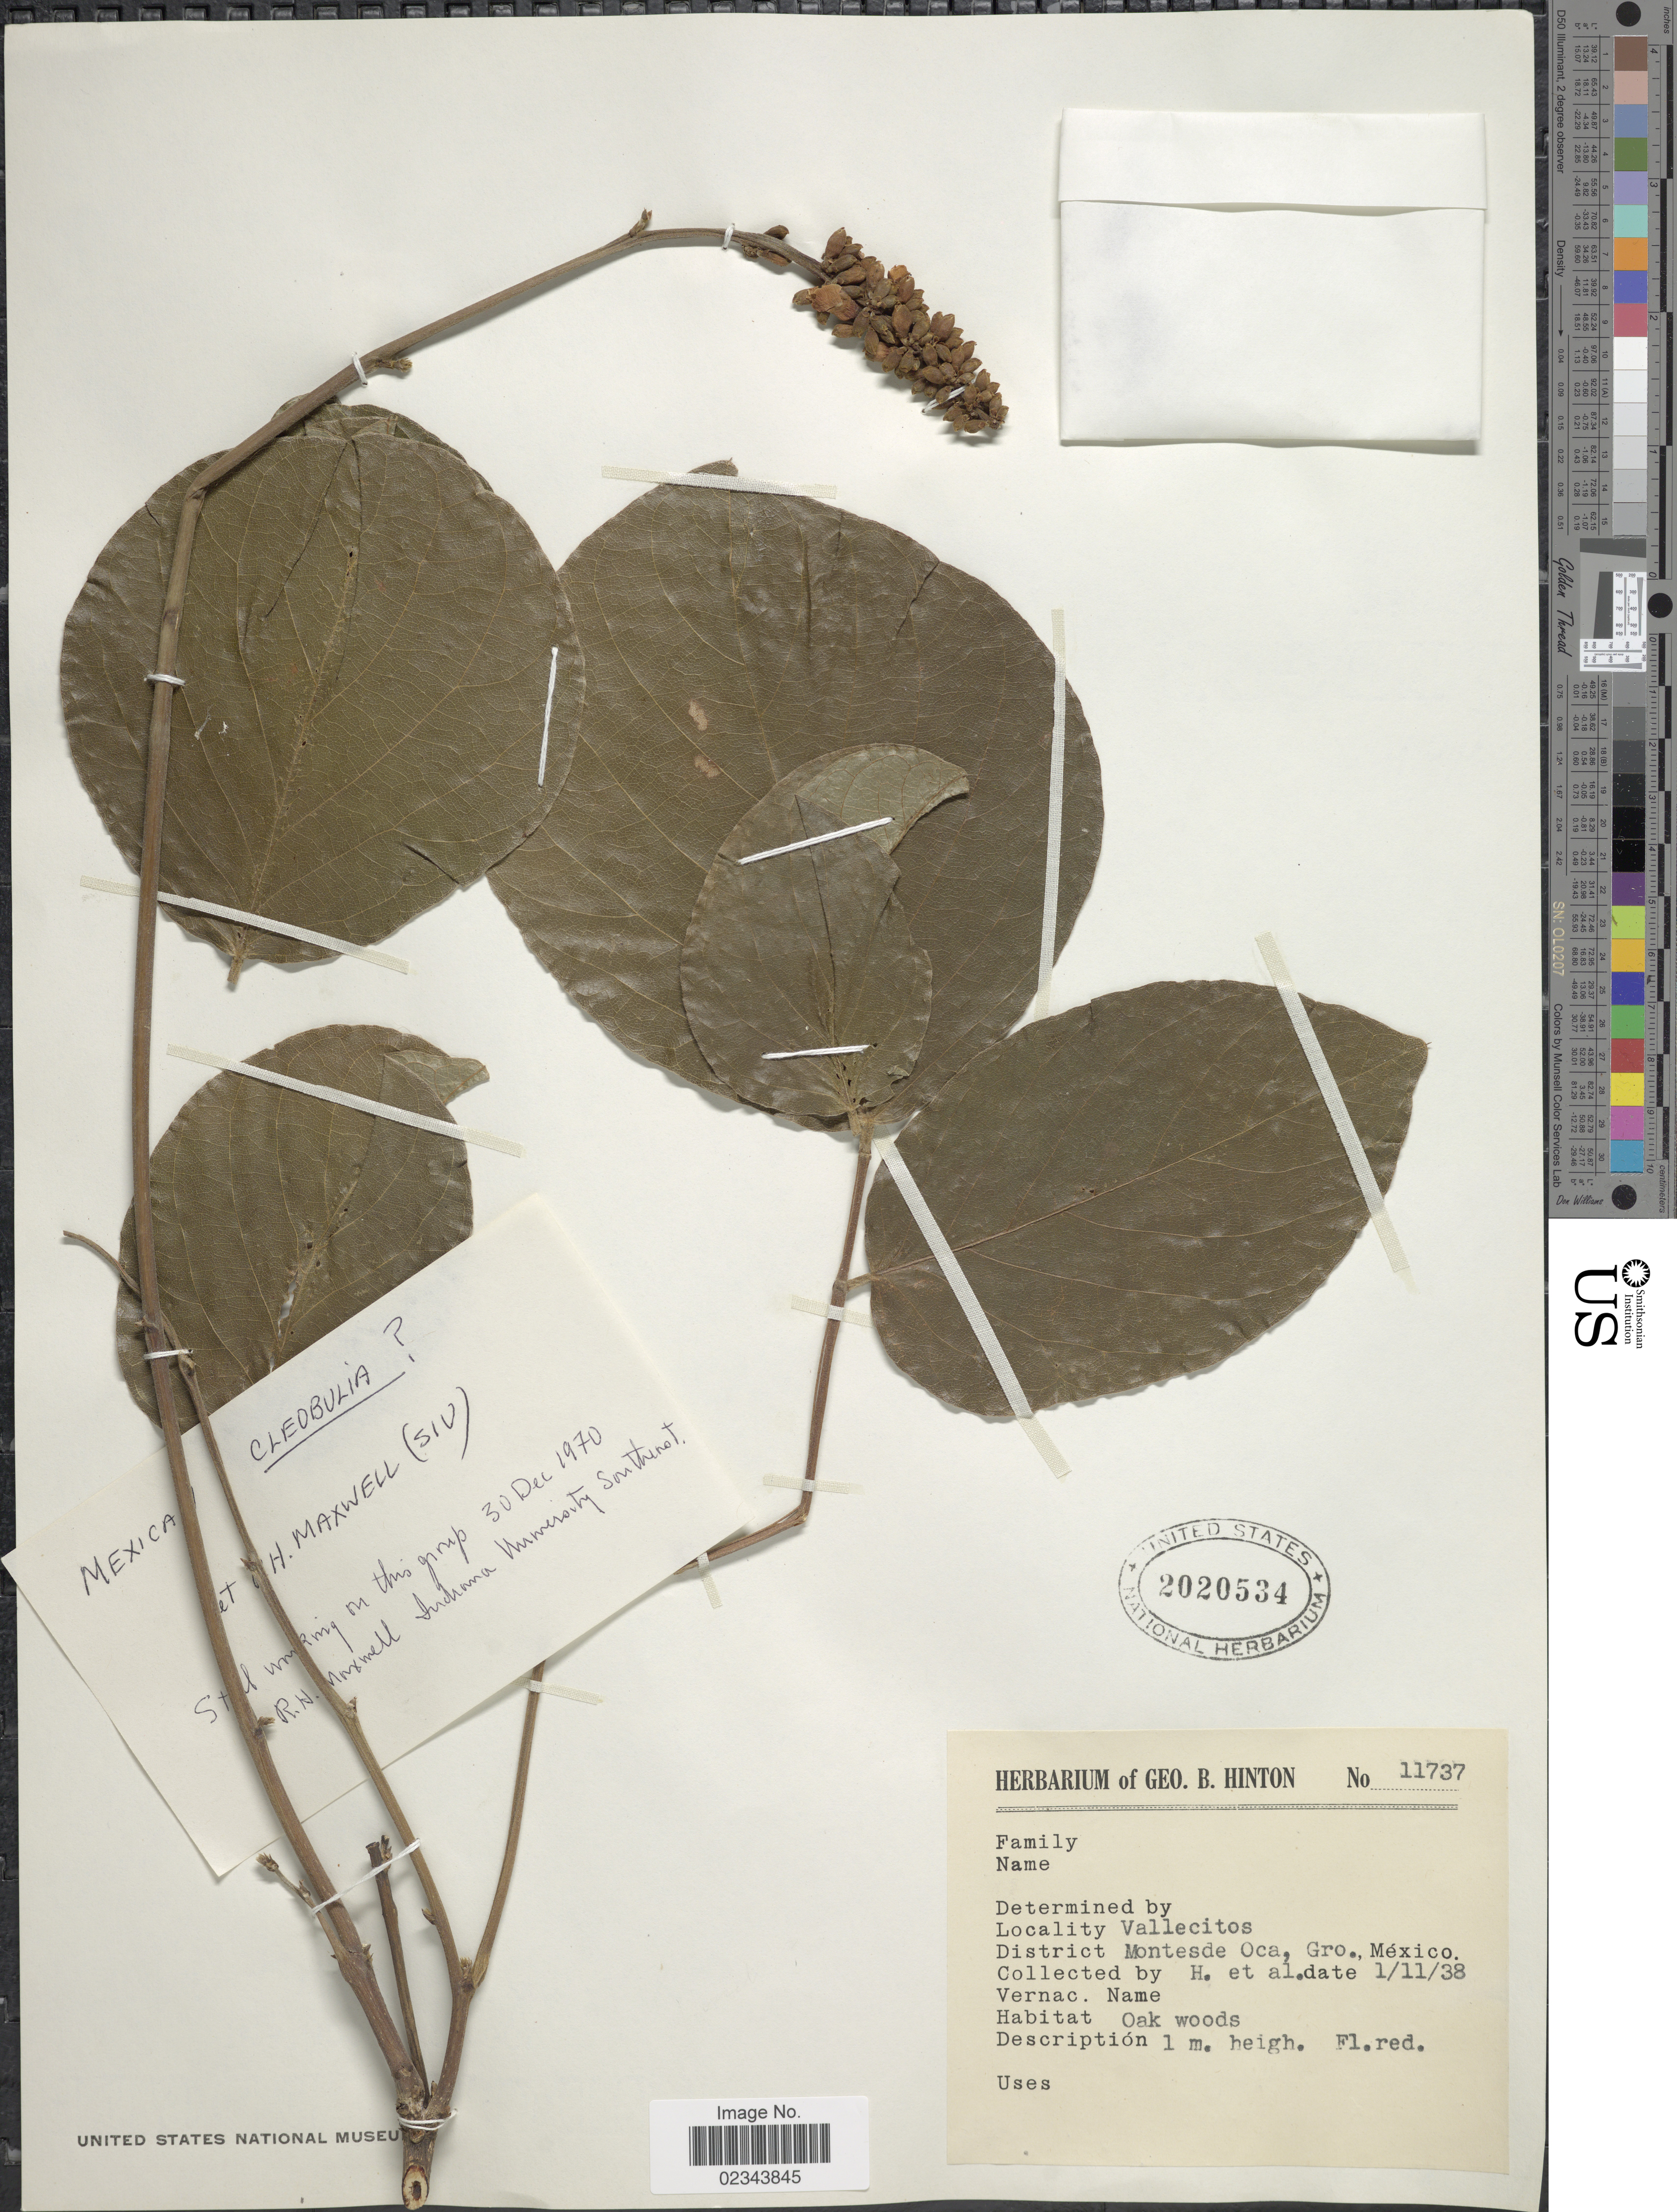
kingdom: Plantae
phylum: Tracheophyta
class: Magnoliopsida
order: Fabales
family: Fabaceae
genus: Cleobulia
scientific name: Cleobulia sp.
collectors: G. B. Hinton & et al.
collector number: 11737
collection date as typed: Transcribed d/m/y: 11/1/38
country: Mexico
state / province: Guerrero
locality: Vallecitos. District Montesde Oca.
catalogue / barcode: US 2020534